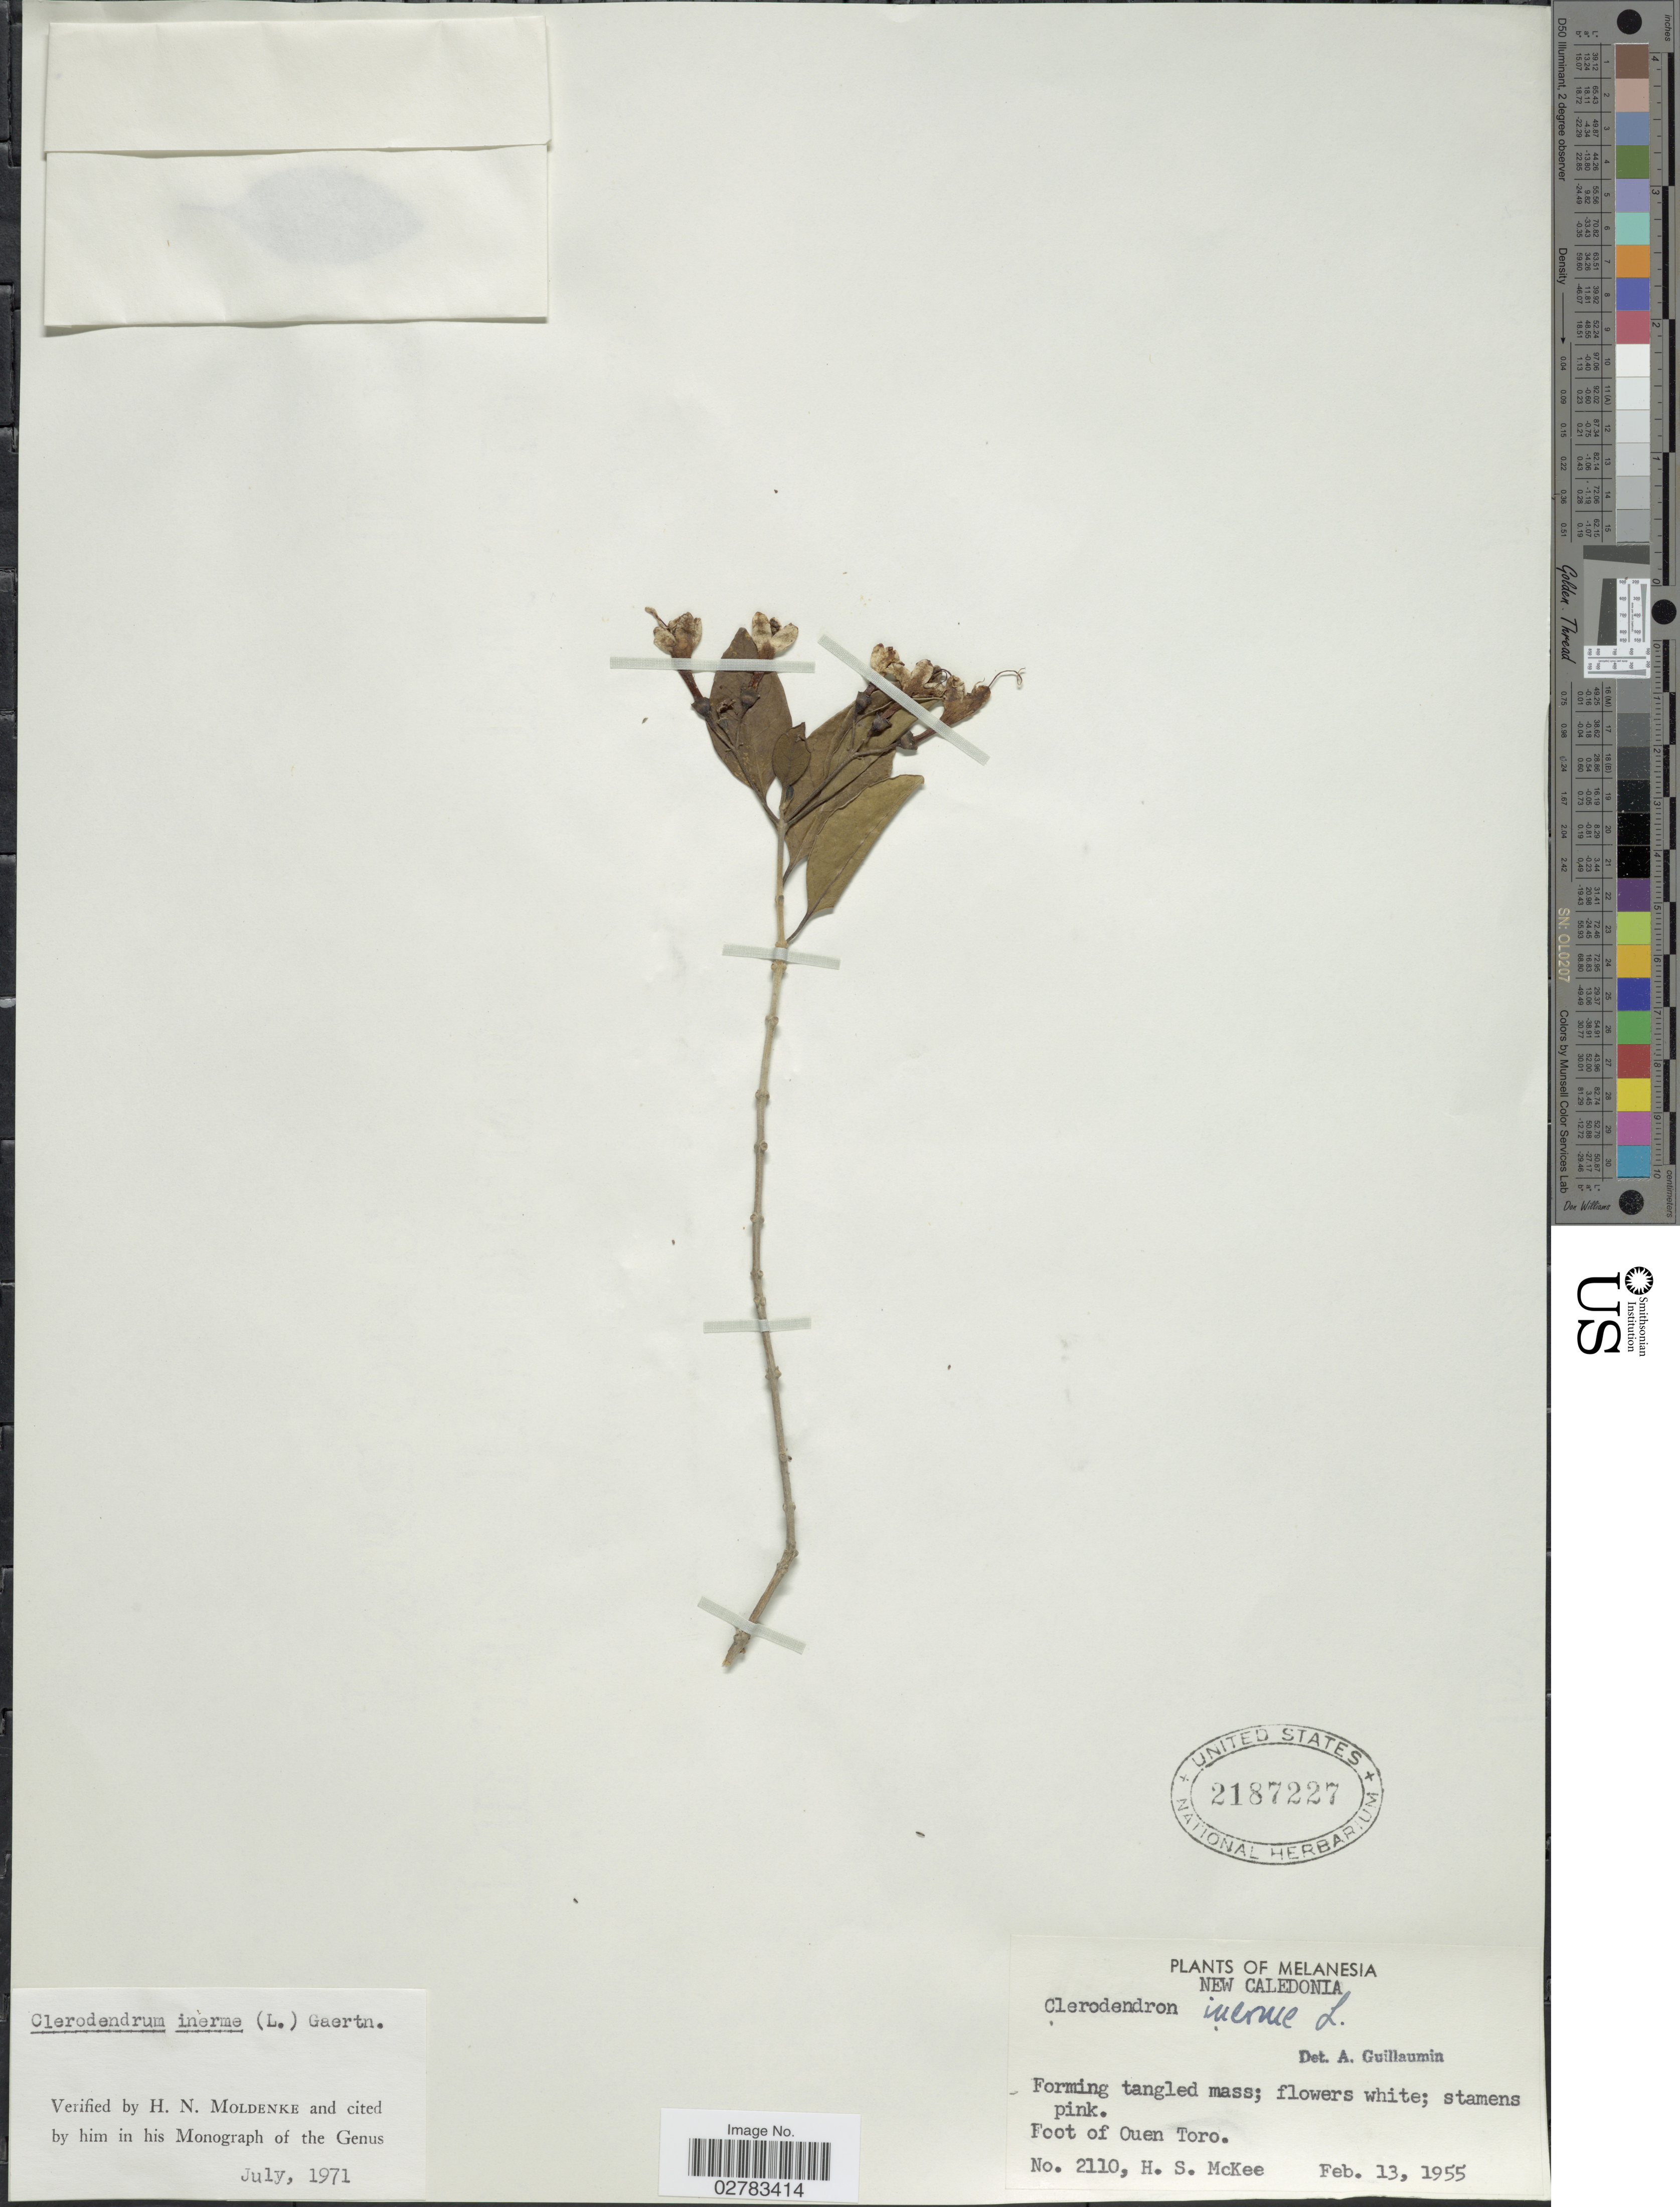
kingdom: Plantae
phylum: Tracheophyta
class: Magnoliopsida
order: Lamiales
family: Lamiaceae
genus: Clerodendrum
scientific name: Clerodendrum inerme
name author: (L.) Gaertn.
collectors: H. S. McKee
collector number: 2110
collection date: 1955-02-13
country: New Caledonia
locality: Foot of Ouen Toro.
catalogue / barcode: US 2187227